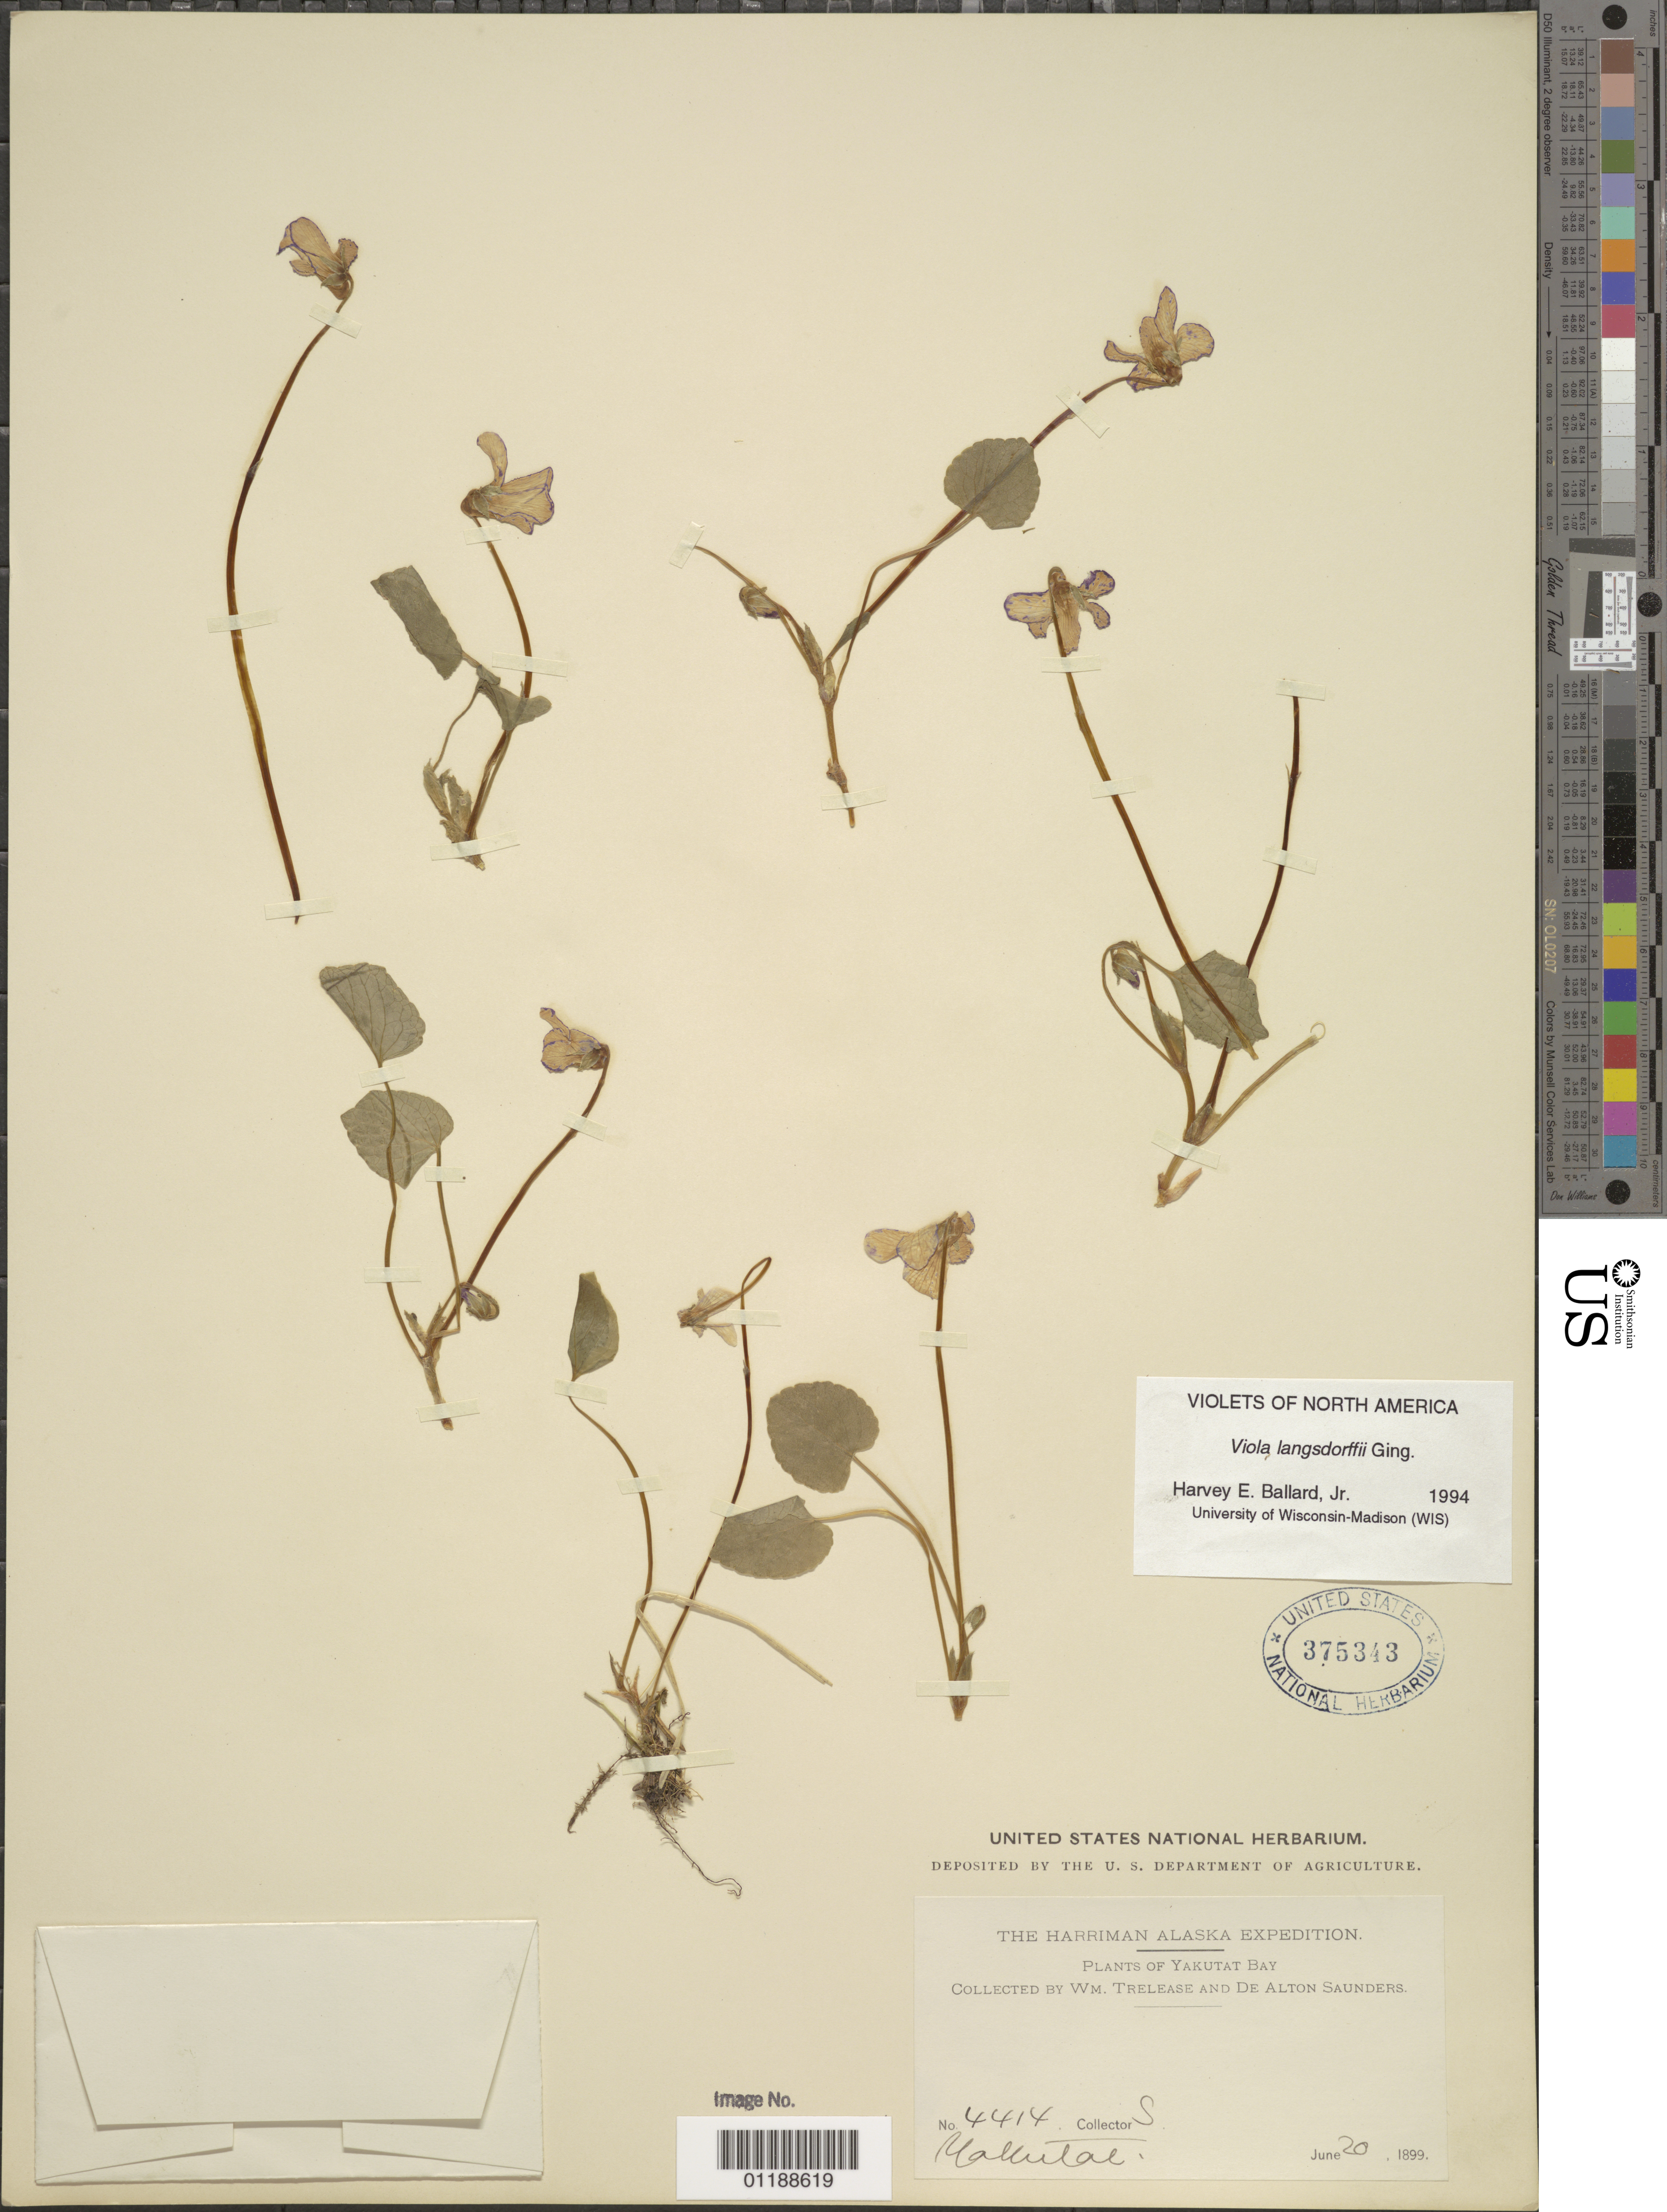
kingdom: Plantae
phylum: Tracheophyta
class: Magnoliopsida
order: Malpighiales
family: Violaceae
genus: Viola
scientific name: Viola langsdorffii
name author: Fisch. ex Ging.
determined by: Ballard, Harvey E.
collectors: W. Trelease & D. Saunders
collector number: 4414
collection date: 1899-06-20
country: United States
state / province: Alaska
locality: Yakutat Bay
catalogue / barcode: US 375343